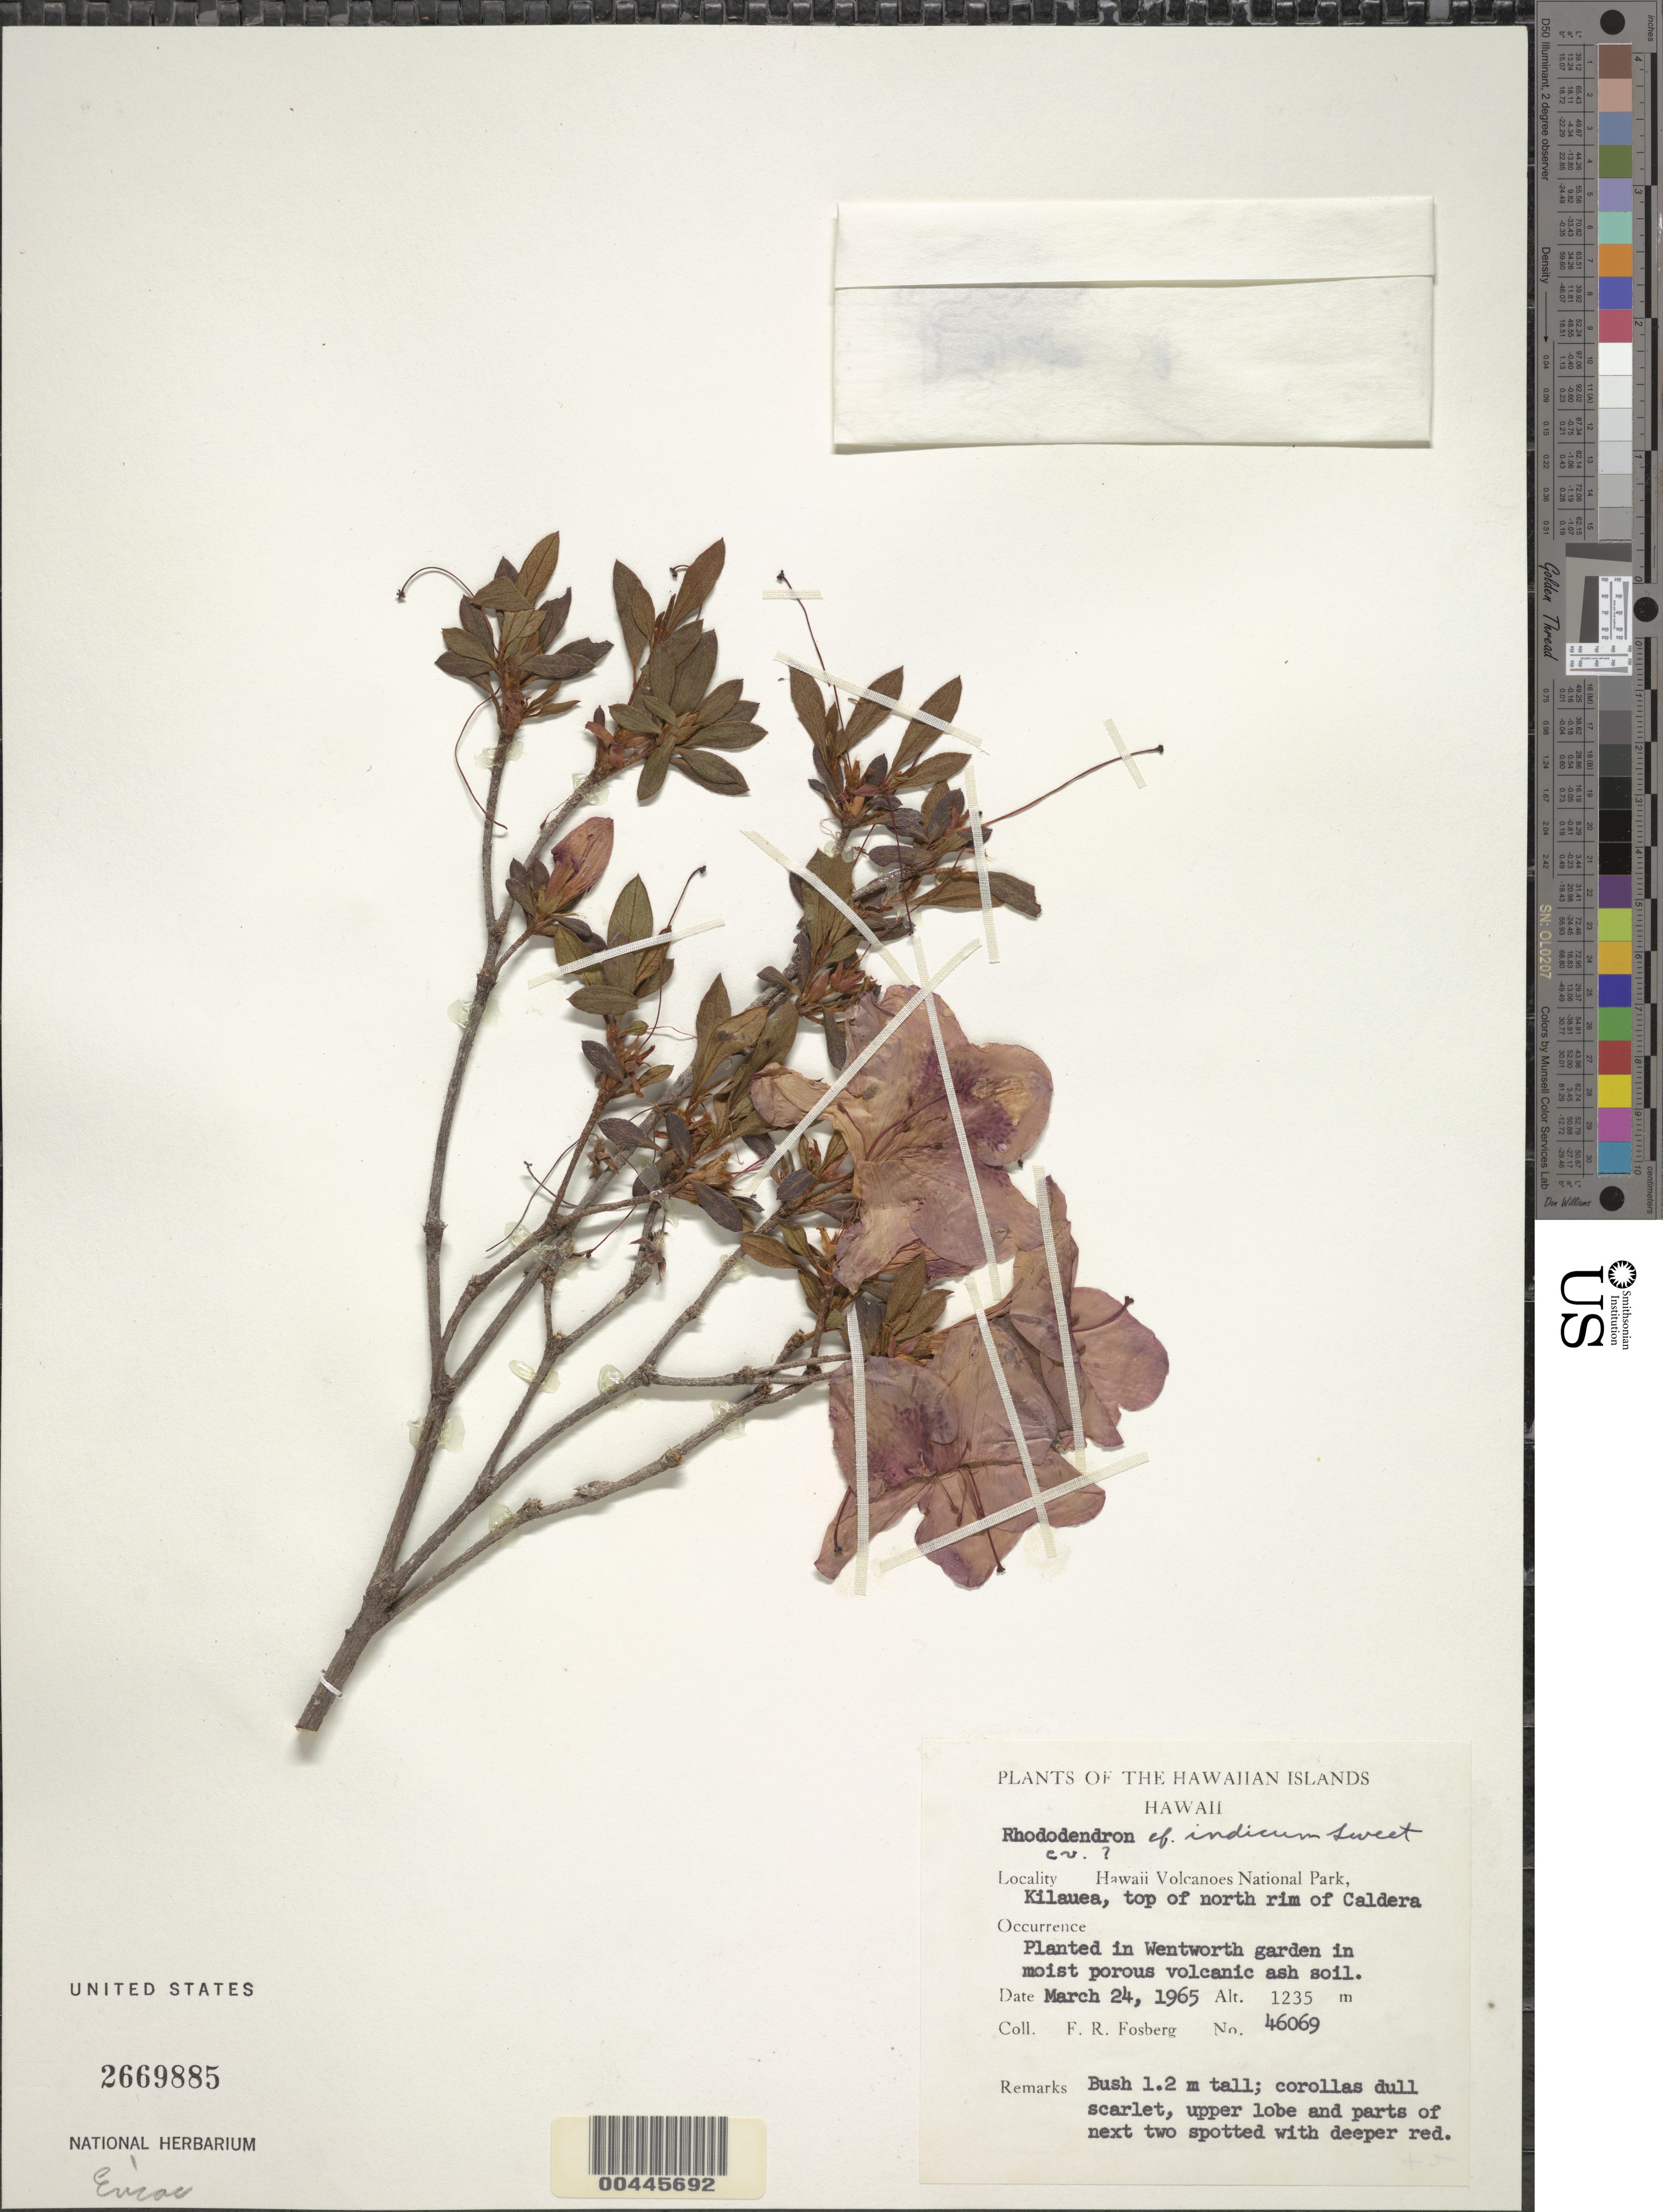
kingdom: Plantae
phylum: Tracheophyta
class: Magnoliopsida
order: Ericales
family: Ericaceae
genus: Rhododendron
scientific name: Rhododendron indicum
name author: (L.) Sweet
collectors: F. R. Fosberg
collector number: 46069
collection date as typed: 24 Mar 1965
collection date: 1965-03-24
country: United States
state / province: Hawaii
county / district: Hawaii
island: Hawaii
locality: Hawaii Volcanoes National Park, Kilauea, top of N rim of Caldera, in Wentworth garden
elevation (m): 1235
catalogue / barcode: US 2669885